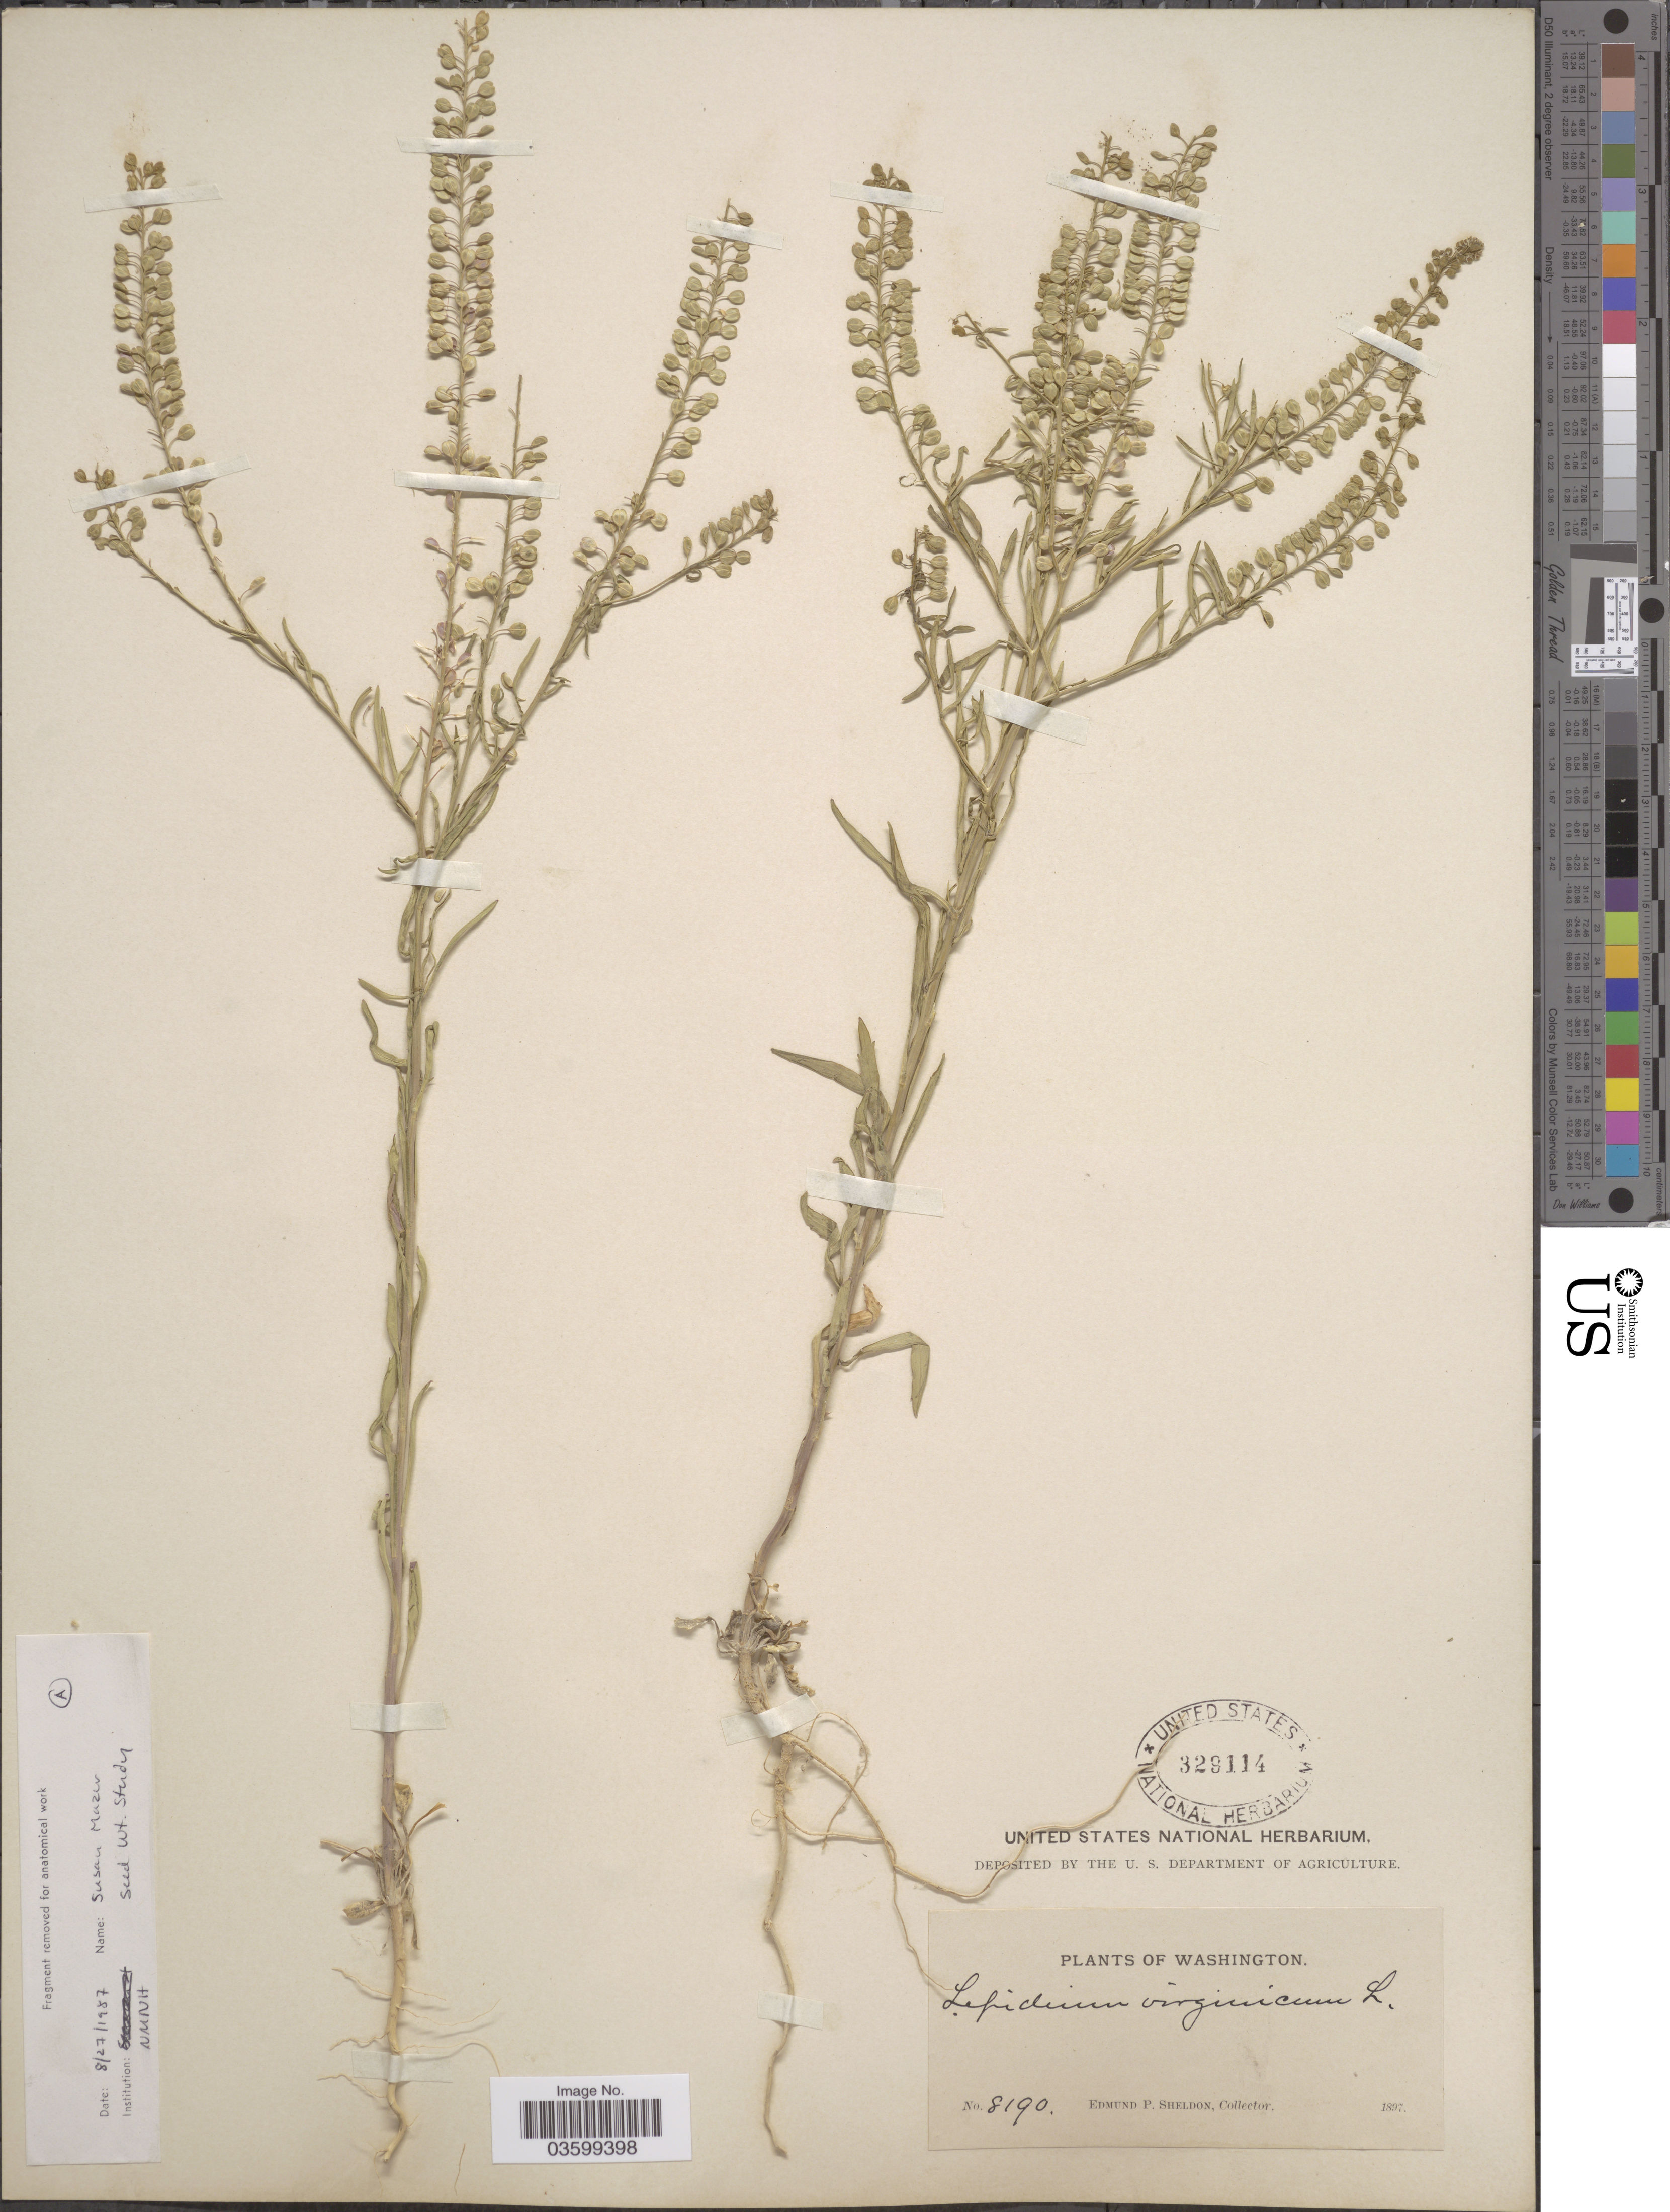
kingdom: Plantae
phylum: Tracheophyta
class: Magnoliopsida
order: Brassicales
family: Brassicaceae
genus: Lepidium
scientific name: Lepidium virginicum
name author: L.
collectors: E. P. Sheldon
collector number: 8190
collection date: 1897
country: United States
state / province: Washington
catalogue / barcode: US 329114